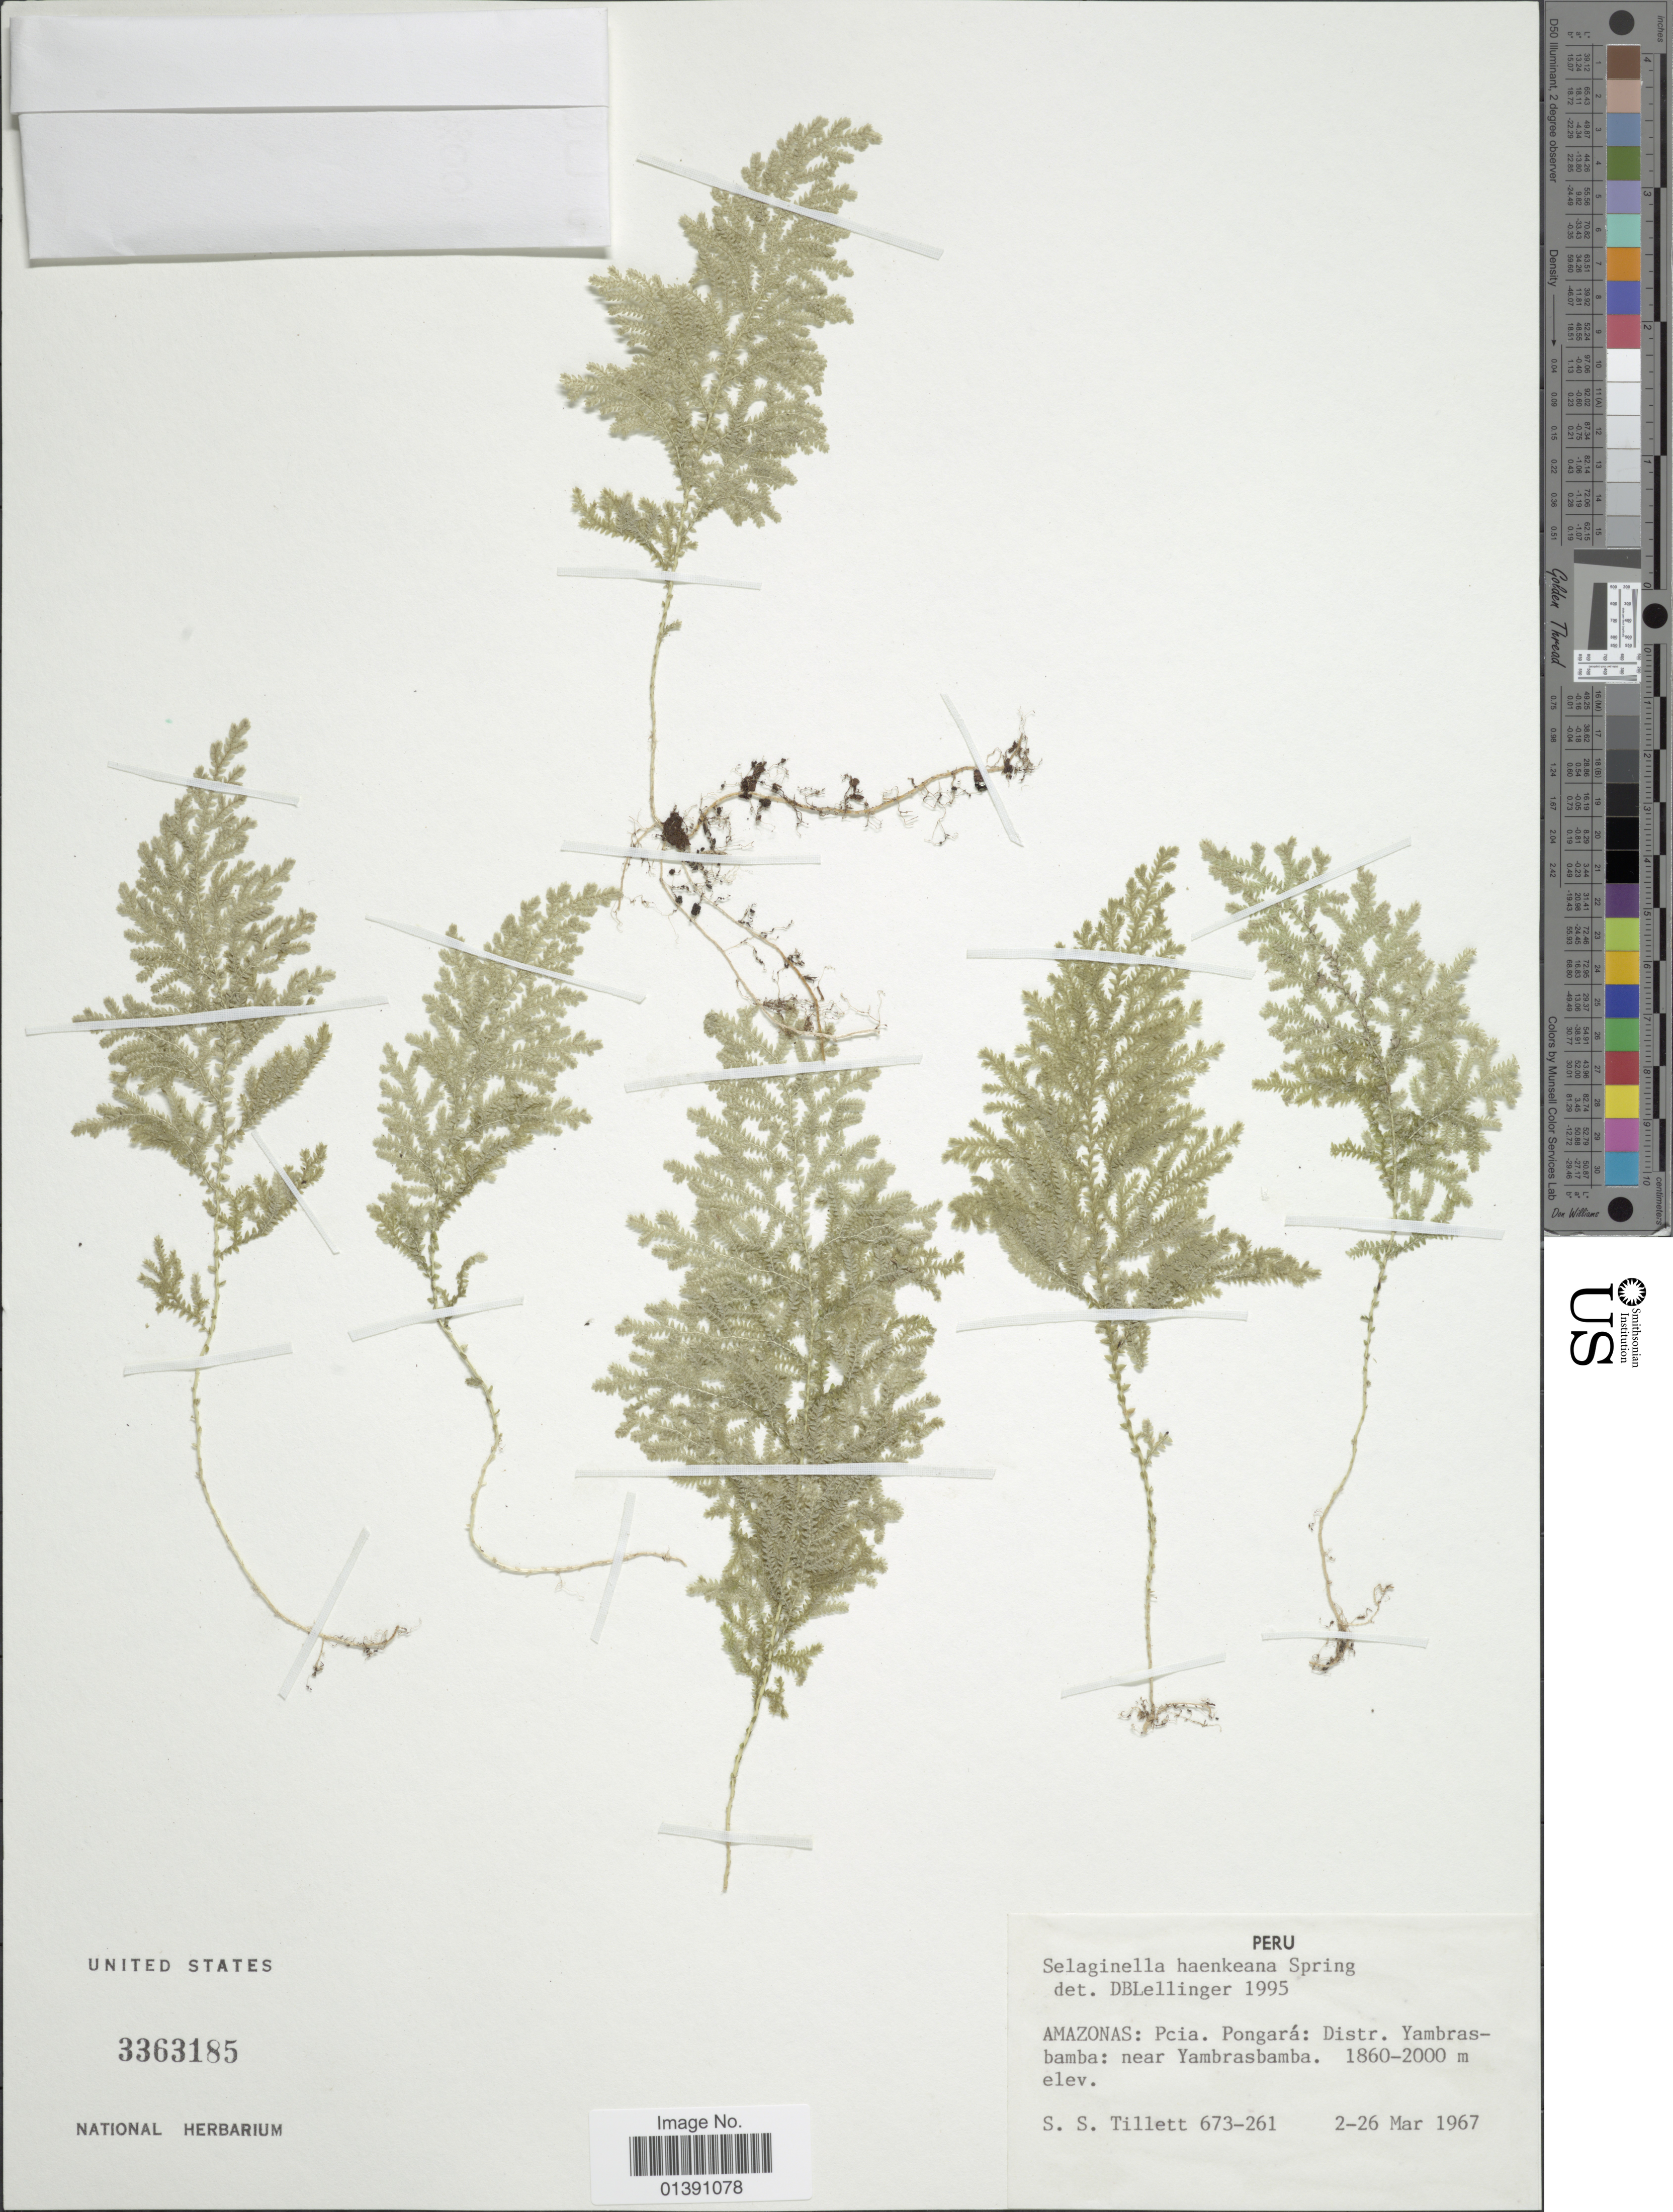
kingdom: Plantae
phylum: Tracheophyta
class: Lycopodiopsida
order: Selaginellales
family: Selaginellaceae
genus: Selaginella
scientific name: Selaginella haenkeana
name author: Spring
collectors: S. S. Tillett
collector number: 673-261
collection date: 1967-03-02/1967-03-26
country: Peru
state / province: Amazonas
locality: Pcia Pongorá: Distr. Yambrasbamba: near Yambrasbamba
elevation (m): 1860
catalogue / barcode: US 3363185